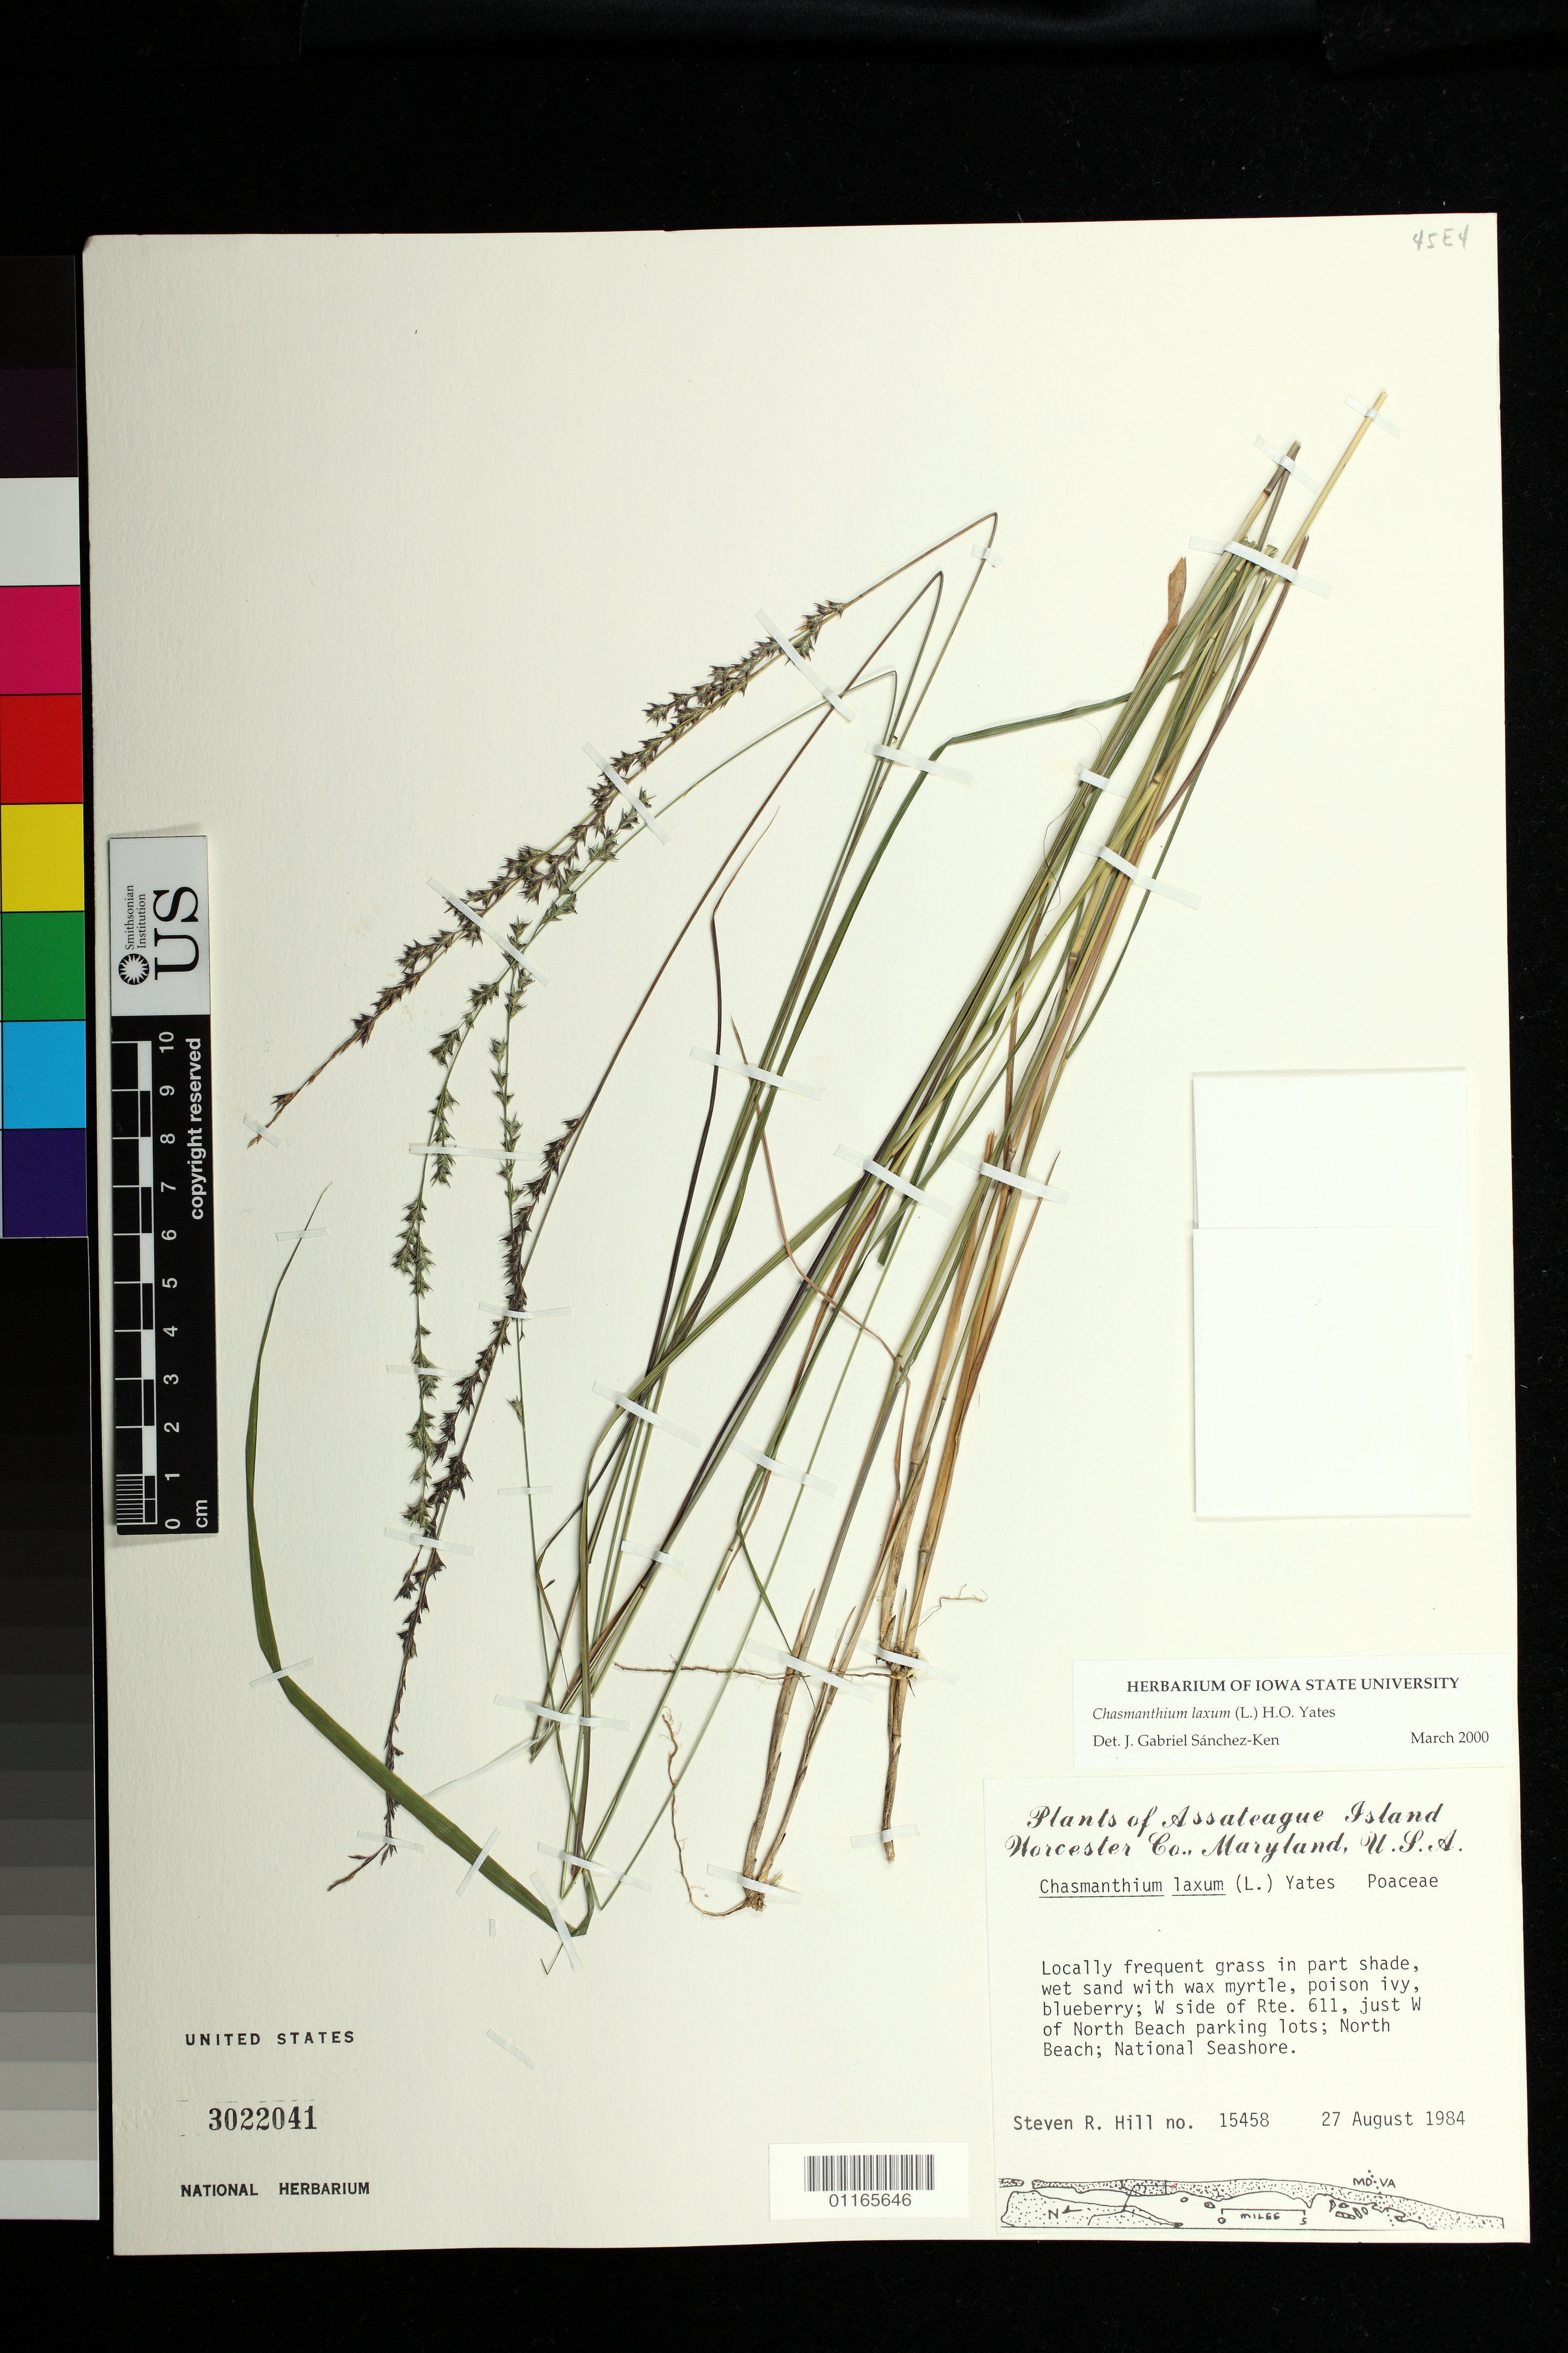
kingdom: Plantae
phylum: Tracheophyta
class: Liliopsida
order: Poales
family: Poaceae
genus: Chasmanthium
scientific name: Chasmanthium laxum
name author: (L.) H.O. Yates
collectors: S. Hill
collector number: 15458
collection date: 1984-08-27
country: United States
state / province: Maryland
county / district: Worcester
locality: W side of Rte. 611, just W of North Beach parking lots; North Beach; National Seashore.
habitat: Locally frequent grass in part shade, wet sand with wax myrtle, poison ivy, blueberry.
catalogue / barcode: US 3022041